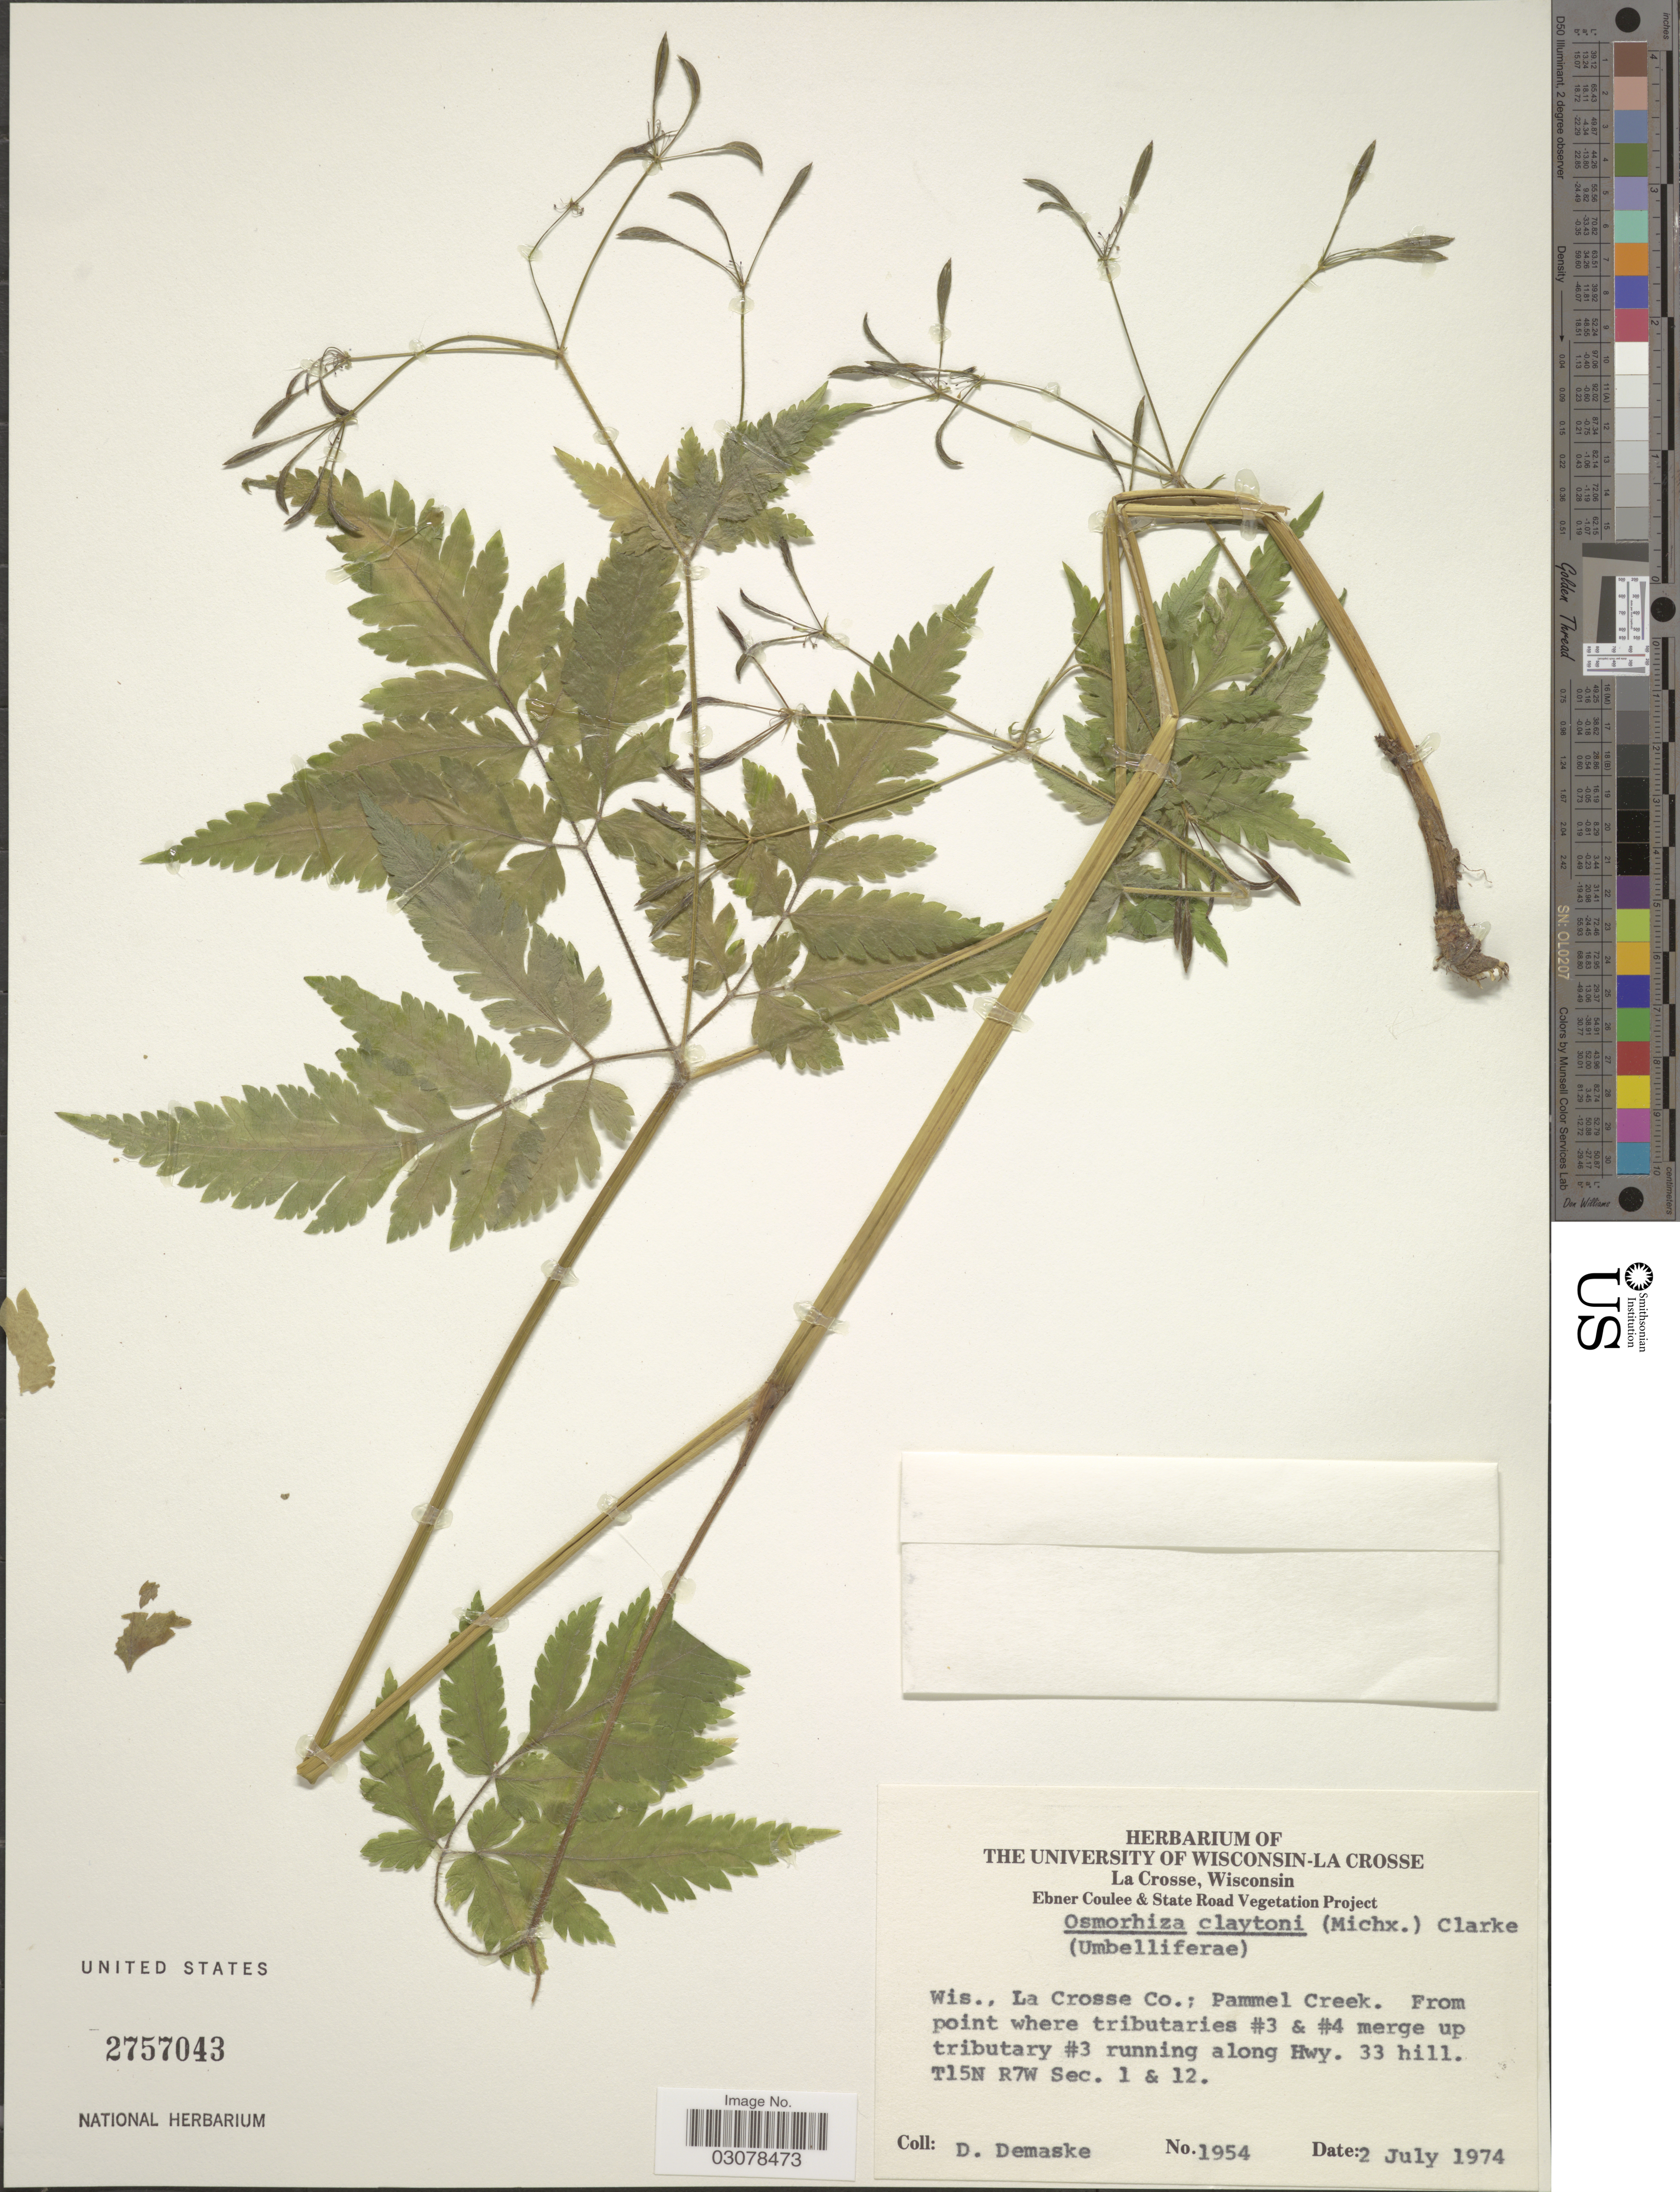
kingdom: Plantae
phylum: Tracheophyta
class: Magnoliopsida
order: Apiales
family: Apiaceae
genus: Osmorhiza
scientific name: Osmorhiza claytonii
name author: (Michx.) C.B. Clarke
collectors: D. Demaske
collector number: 1954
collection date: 1974-07-02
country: United States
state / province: Wisconsin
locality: La Crosse Co.: Pammel Creek. From point where tributaries #3 & #4 merge up tributary #3 running along Hwy. 33 hill. T15N R7W Sec. 1 & 12.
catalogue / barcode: US 2757043